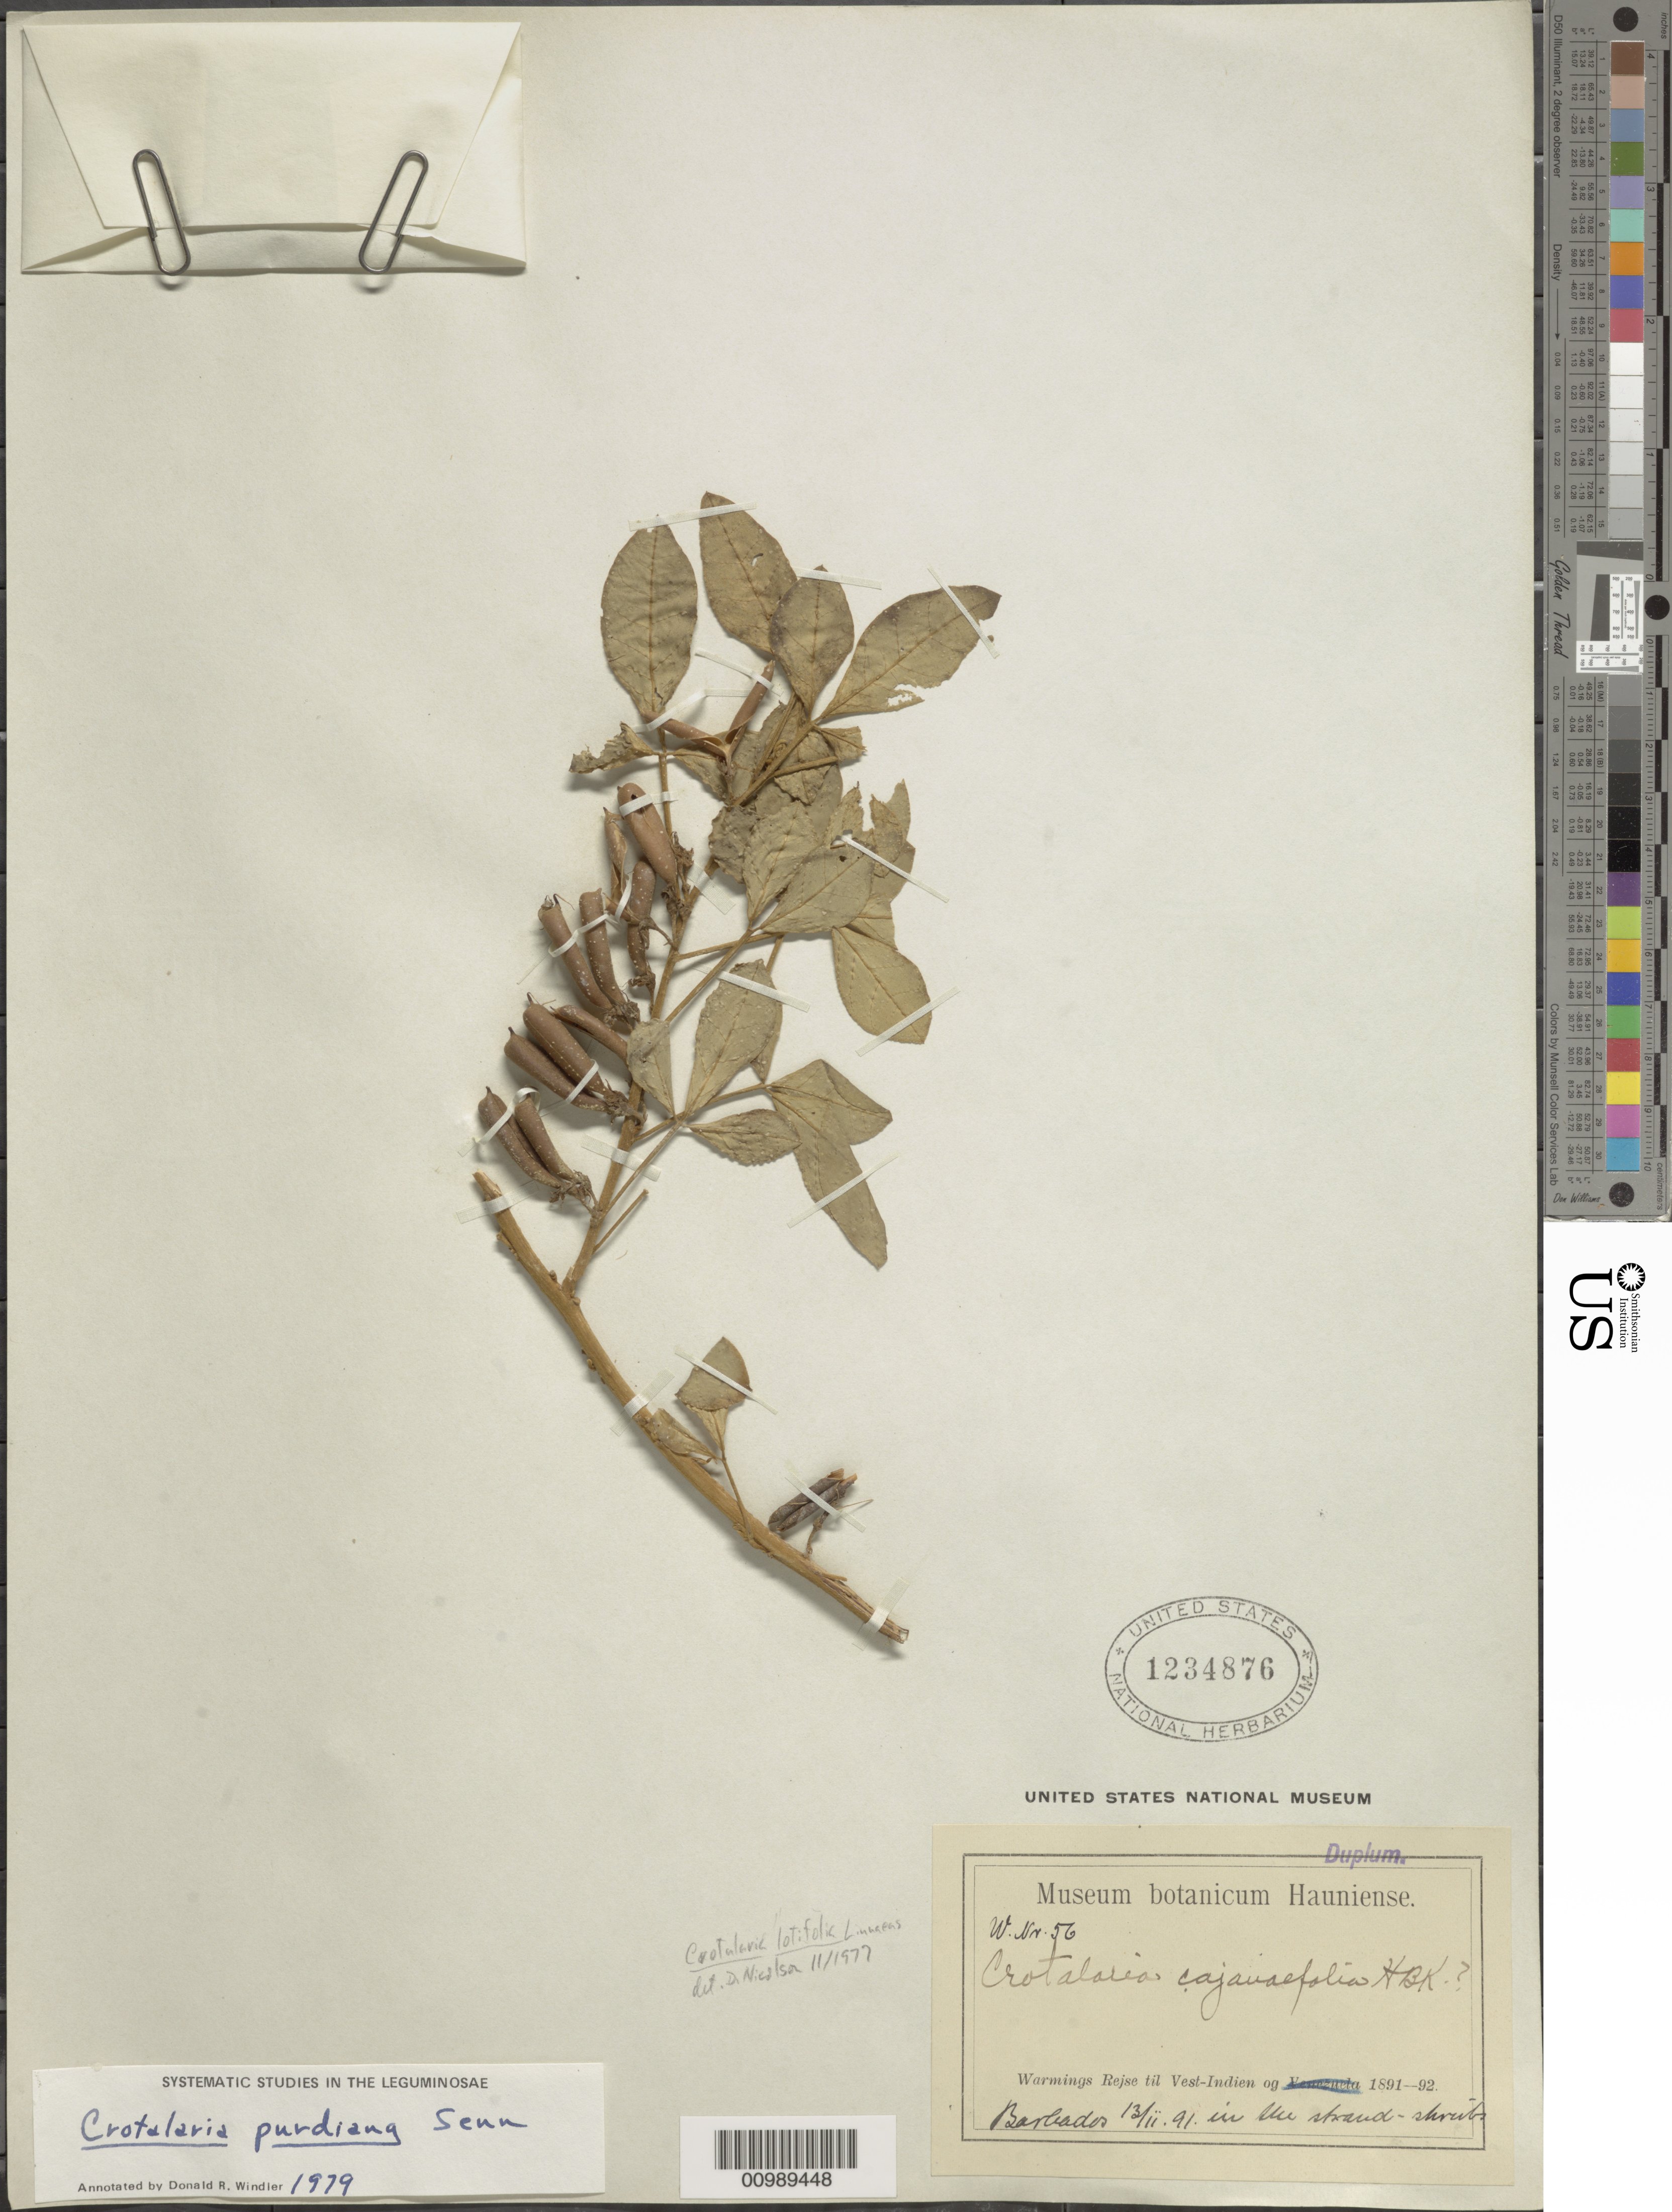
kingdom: Plantae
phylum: Tracheophyta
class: Magnoliopsida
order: Fabales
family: Fabaceae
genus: Crotalaria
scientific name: Crotalaria purdiana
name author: H. Senn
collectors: ex herb. Bot. Sta. Barbados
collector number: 56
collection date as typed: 1891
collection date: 1891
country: Barbados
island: Barbados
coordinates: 0 N, 0 E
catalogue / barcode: US 1234876